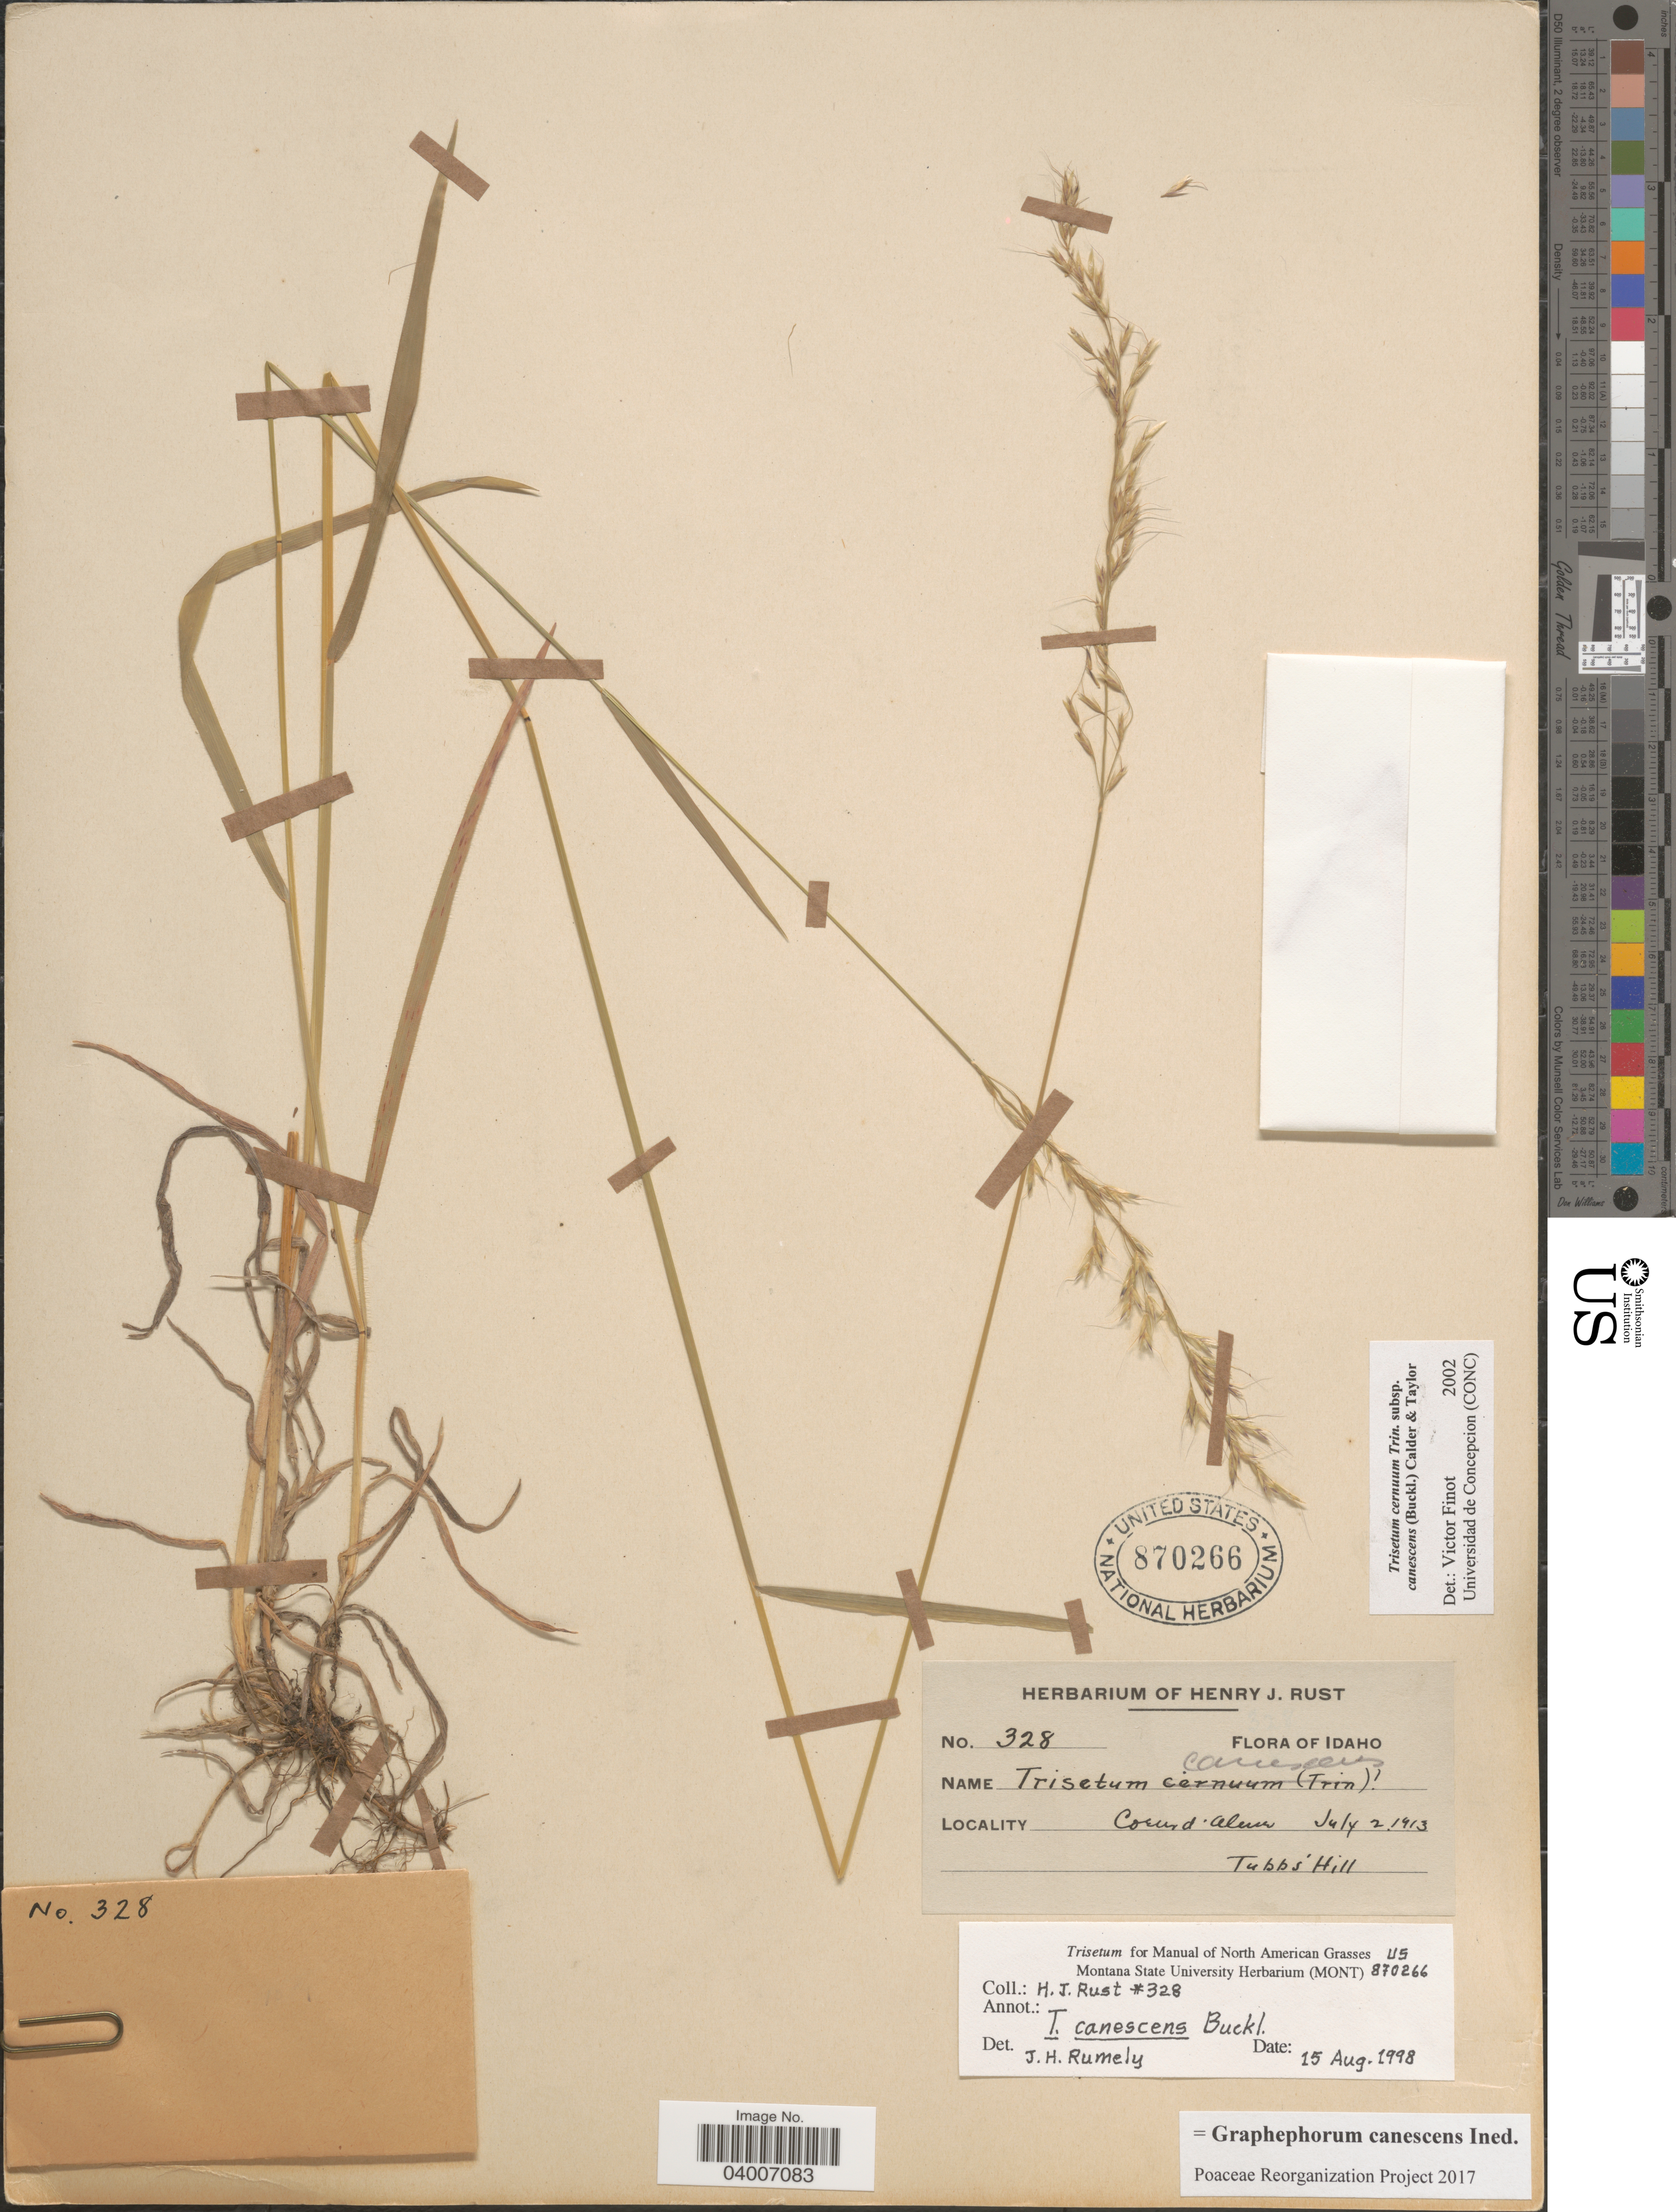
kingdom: Plantae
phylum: Tracheophyta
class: Liliopsida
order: Poales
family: Poaceae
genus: Graphephorum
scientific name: Graphephorum canescens ined.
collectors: ex herb. Henry J. Rust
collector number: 328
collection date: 1913-07-02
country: United States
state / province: Idaho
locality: Coeur d'Alene. Tubb's Hill.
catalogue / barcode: US 870266